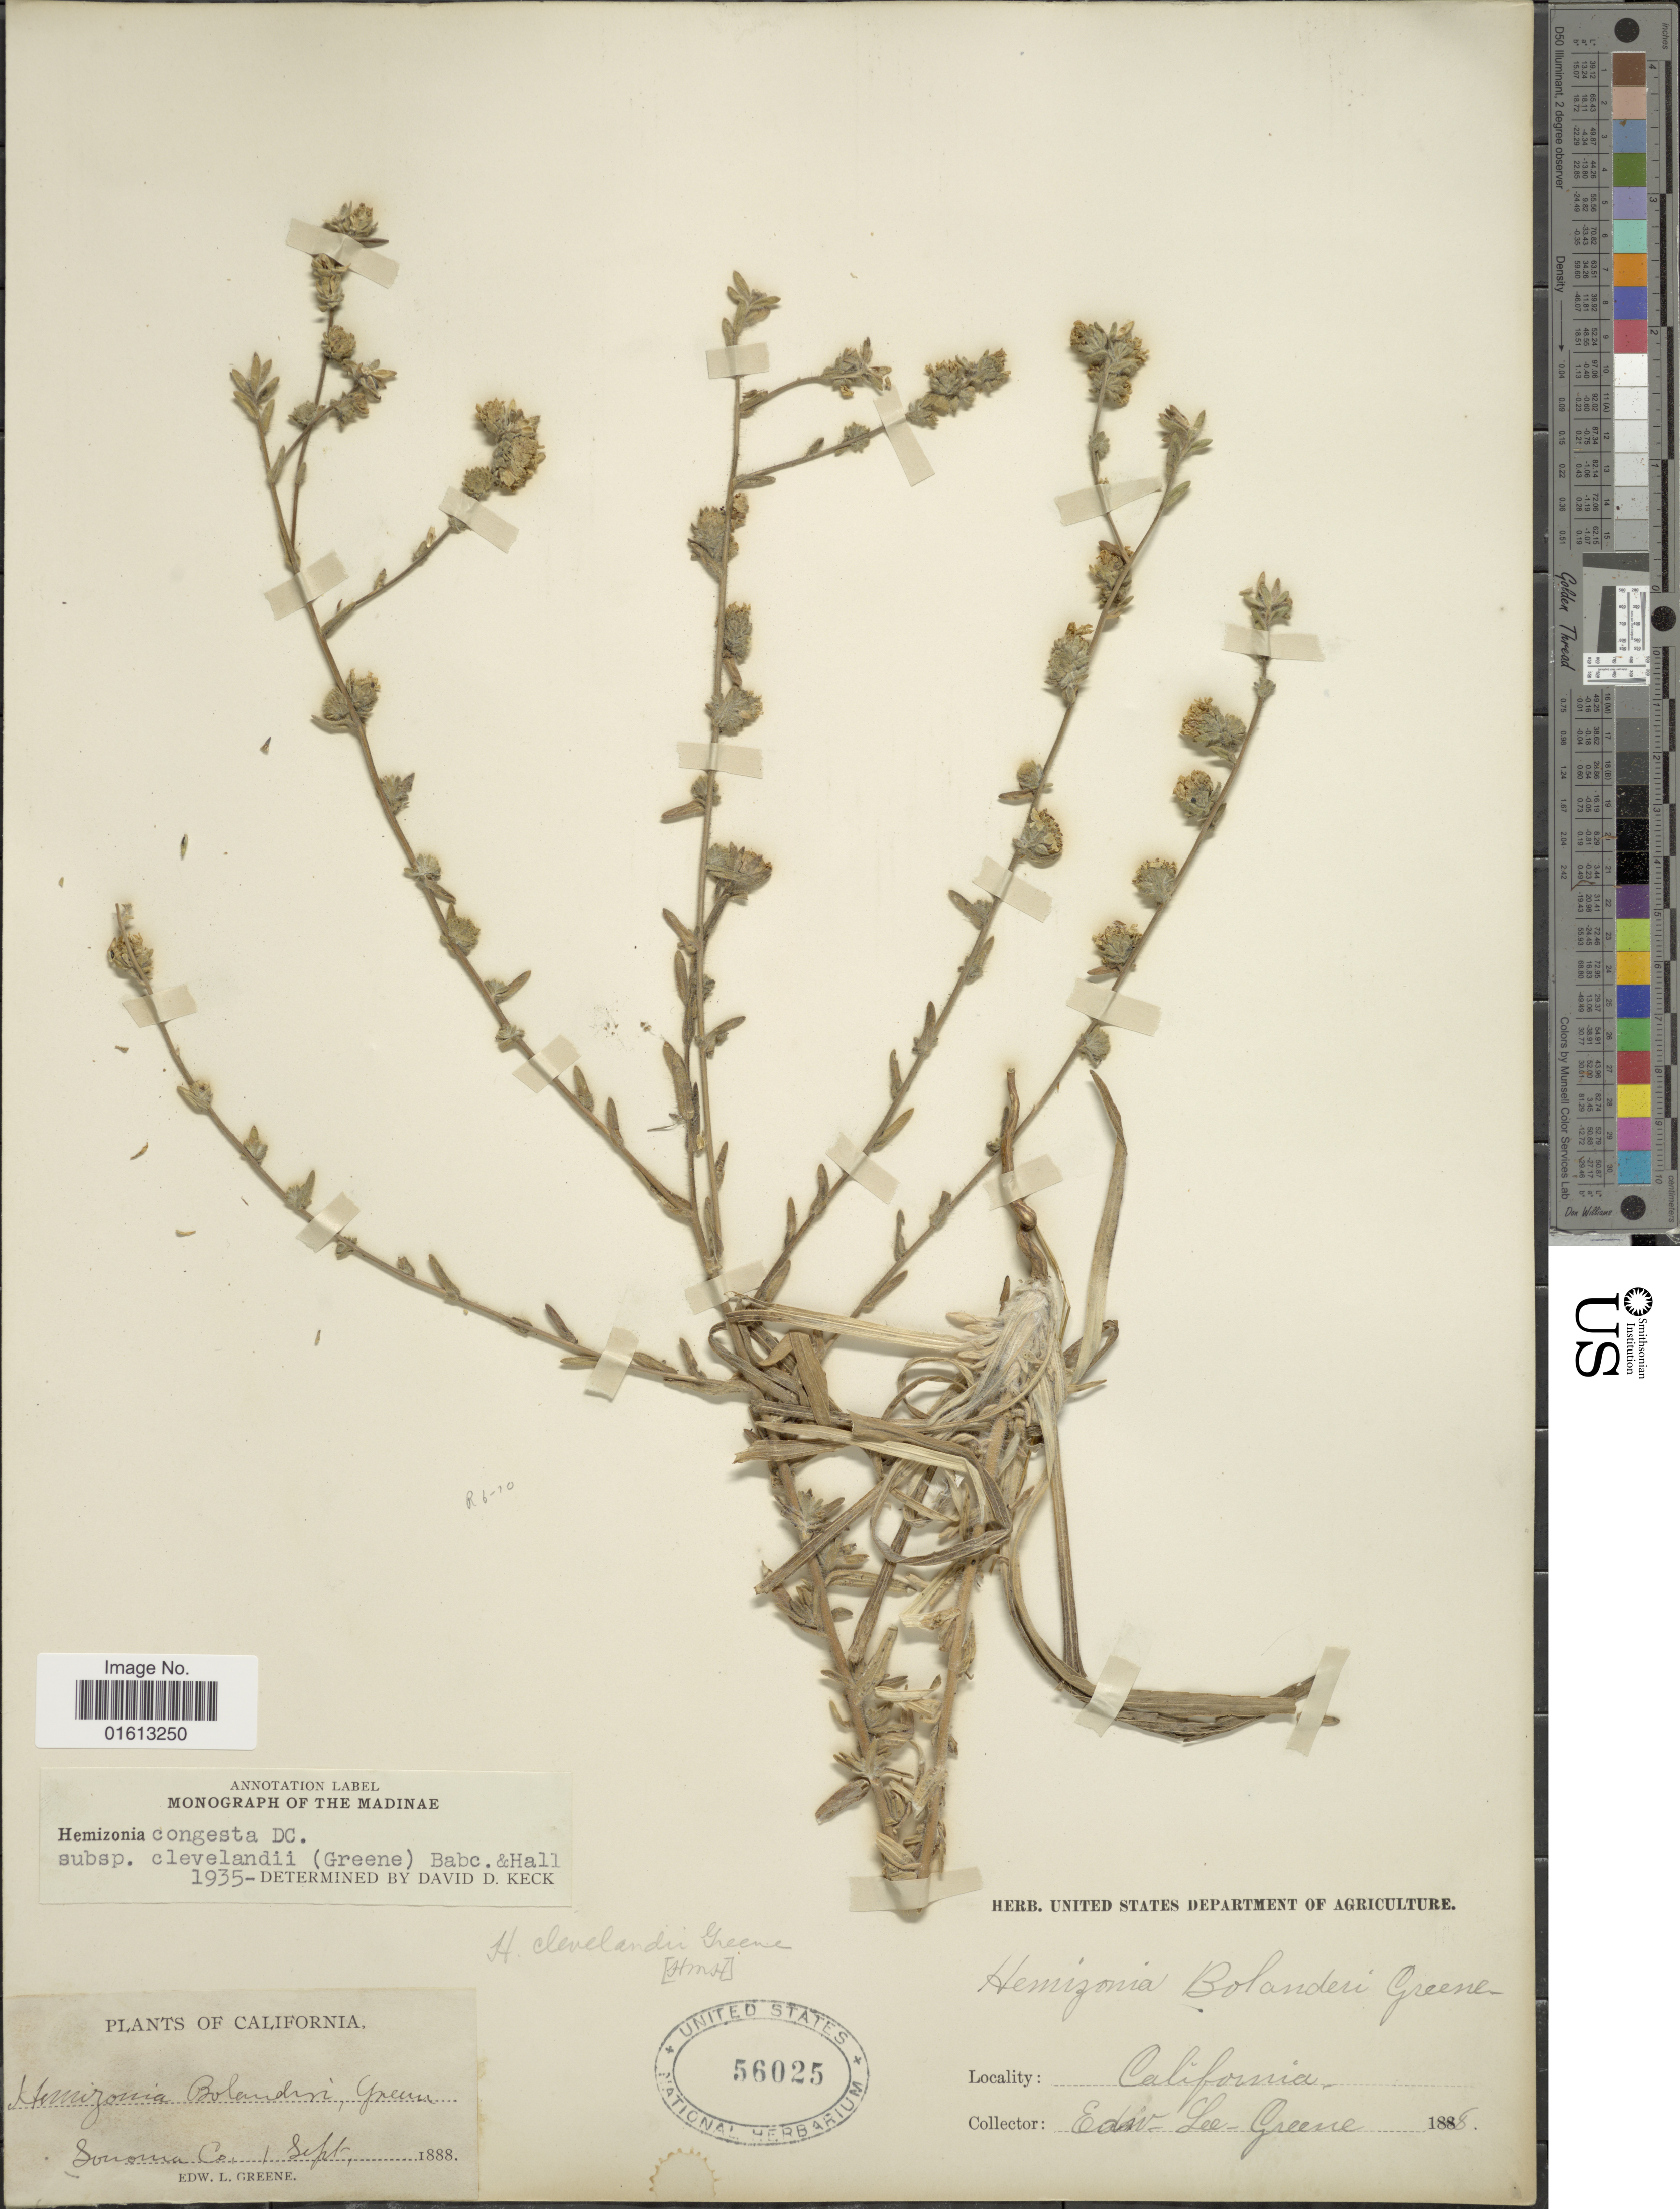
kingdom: Plantae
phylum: Tracheophyta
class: Magnoliopsida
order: Asterales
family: Asteraceae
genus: Hemizonia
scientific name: Hemizonia congesta subsp. clevelandii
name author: (Greene) Babc. & H.M. Hall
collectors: E. L. Greene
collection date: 1888-09-01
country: United States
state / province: California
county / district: Sonoma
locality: Sonoma Co., California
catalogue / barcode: US 56025